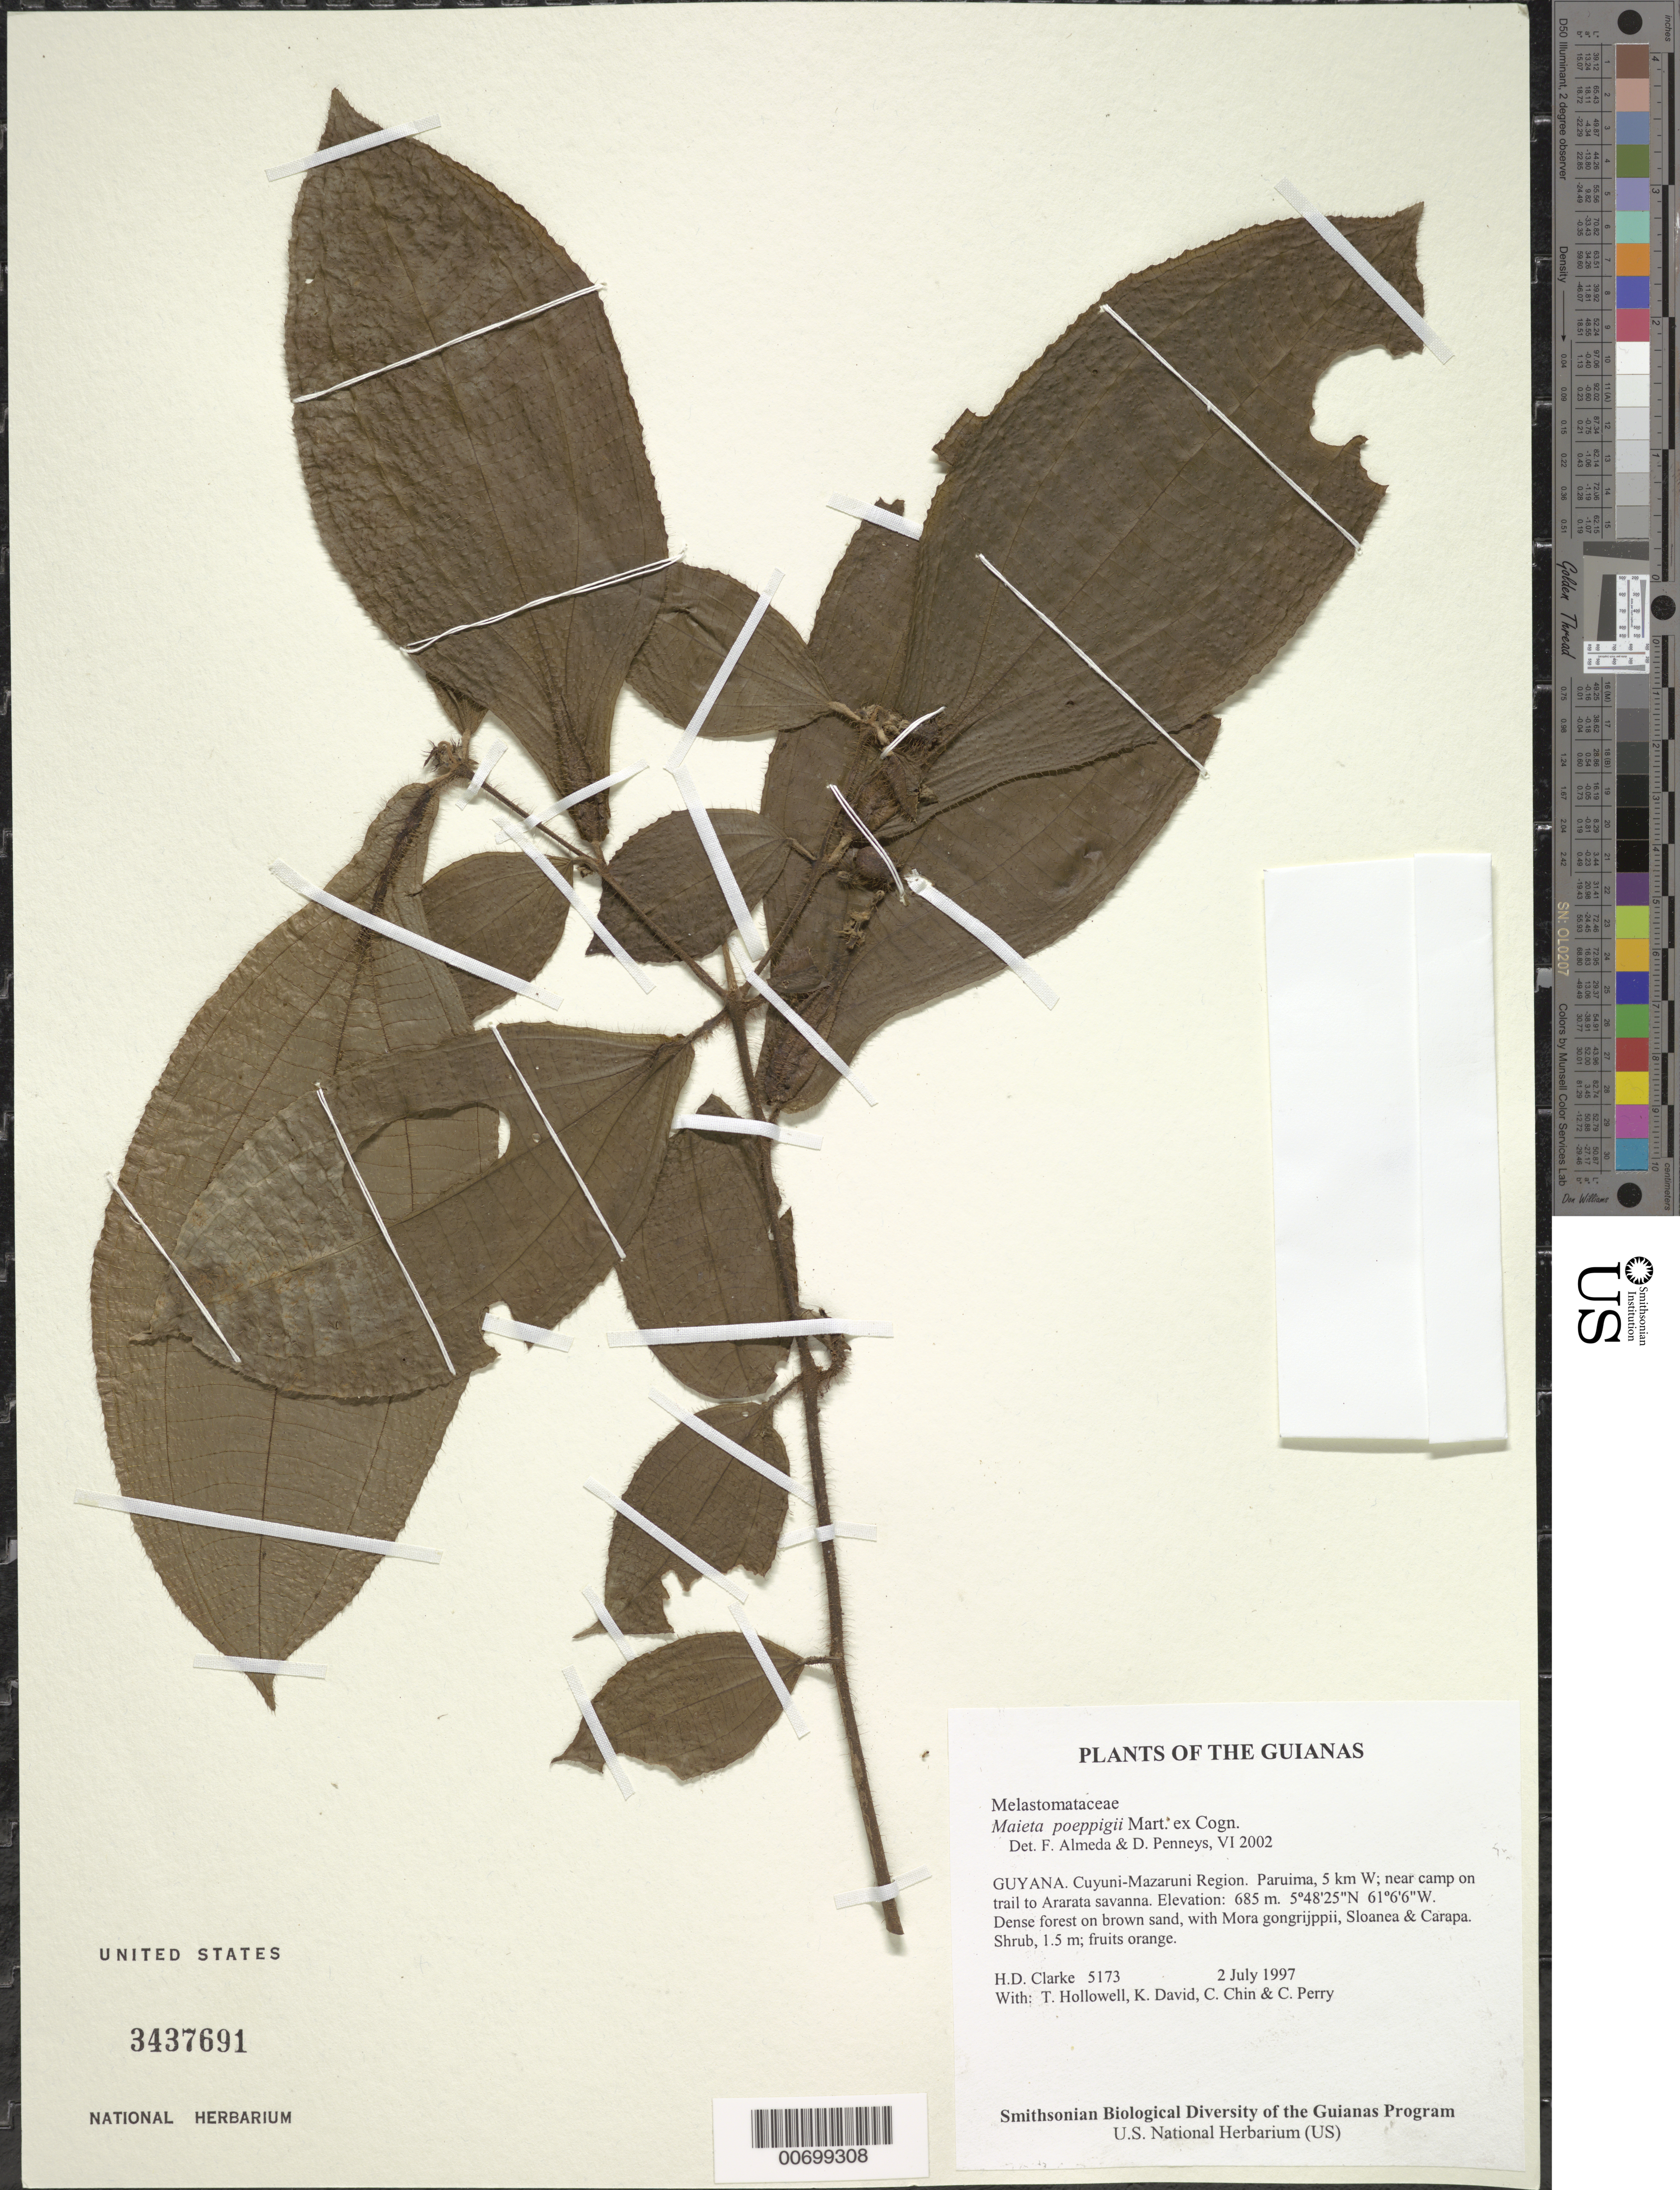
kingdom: Plantae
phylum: Tracheophyta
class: Magnoliopsida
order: Myrtales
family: Melastomataceae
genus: Maieta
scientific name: Maieta poeppigii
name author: Mart. ex Cogn.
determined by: Almeda, F.; Penneys, D. S.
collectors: H. D. Clarke, T. Hollowell, K. David, C. Chin & C. Perry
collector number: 5173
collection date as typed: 2 July 1997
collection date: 1997-07-02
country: Guyana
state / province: Cuyuni-Mazaruni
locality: Paruima, 5 km W; near camp on trail to Ararata savanna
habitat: Dense forest on brown sand, with Mora gongrijppii, Sloanea & Carapa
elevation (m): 685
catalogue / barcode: US 3437691